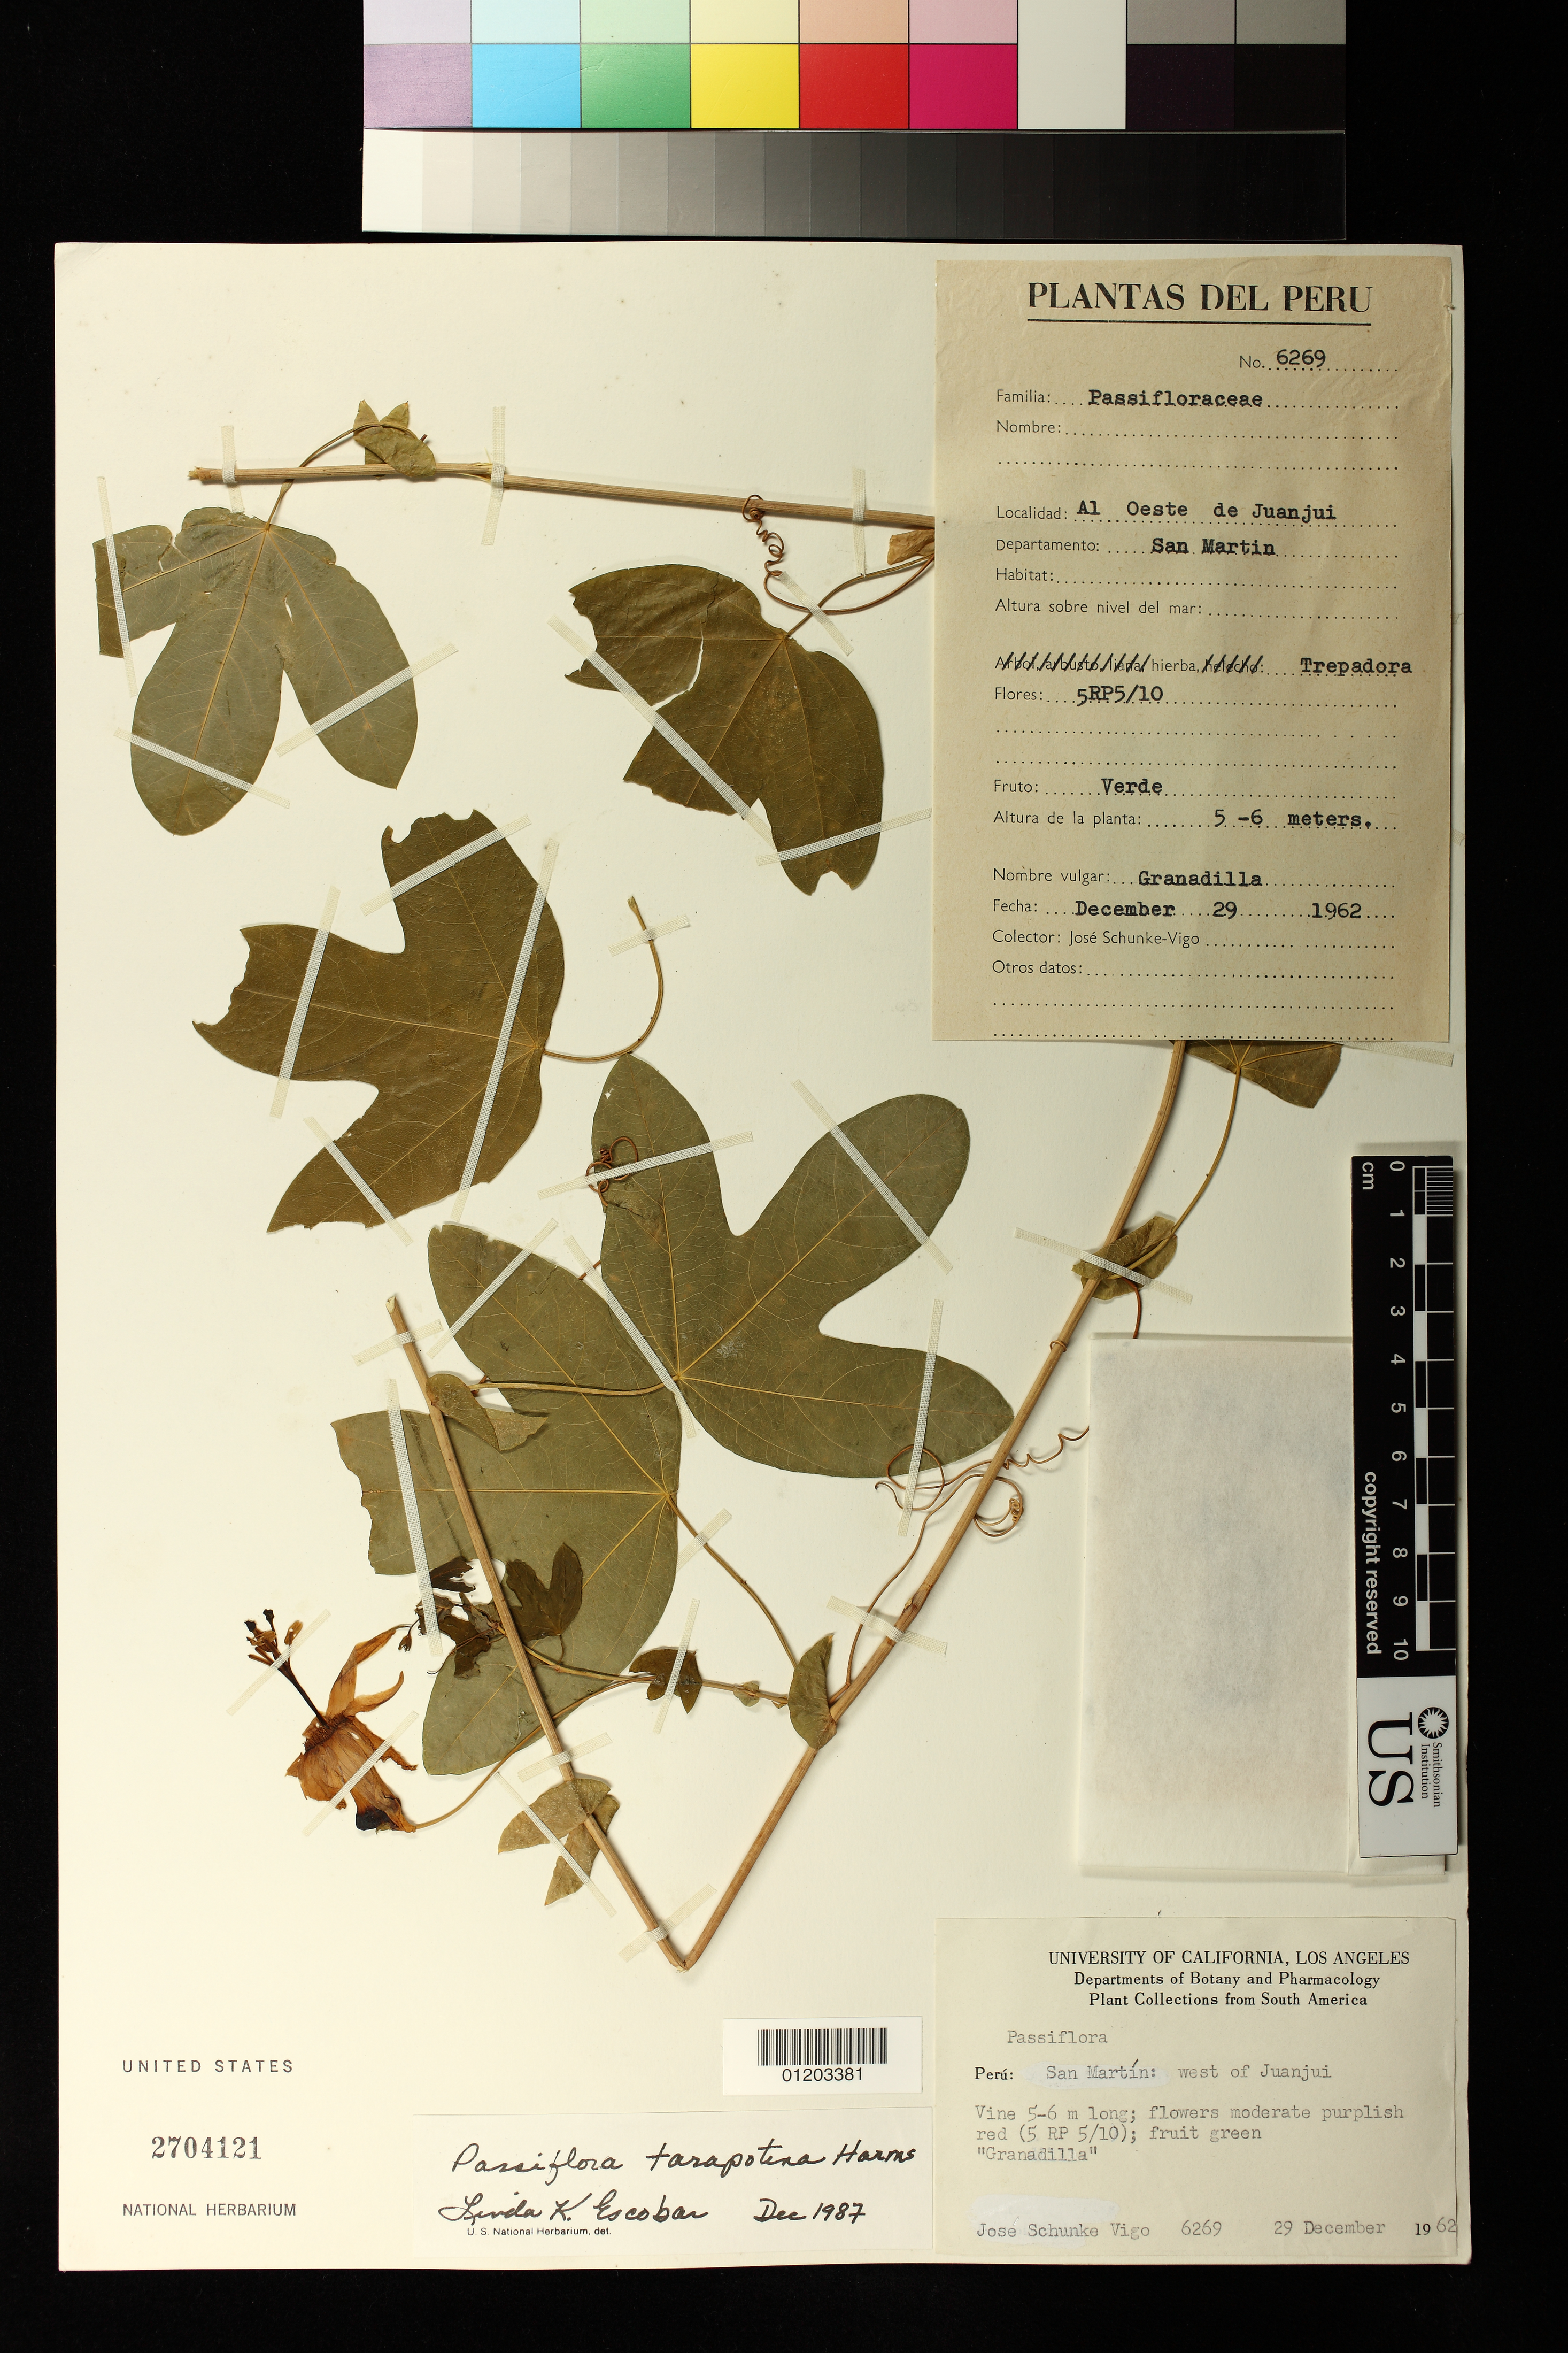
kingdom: Plantae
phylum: Tracheophyta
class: Magnoliopsida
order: Malpighiales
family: Passifloraceae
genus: Passiflora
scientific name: Passiflora tarapotina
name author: Harms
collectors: J. Schunke Vigo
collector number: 6269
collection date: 1962-12-29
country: Peru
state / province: San Martín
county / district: Mariscal Cáceres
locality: Al oeste de Juanjui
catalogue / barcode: US 2704121